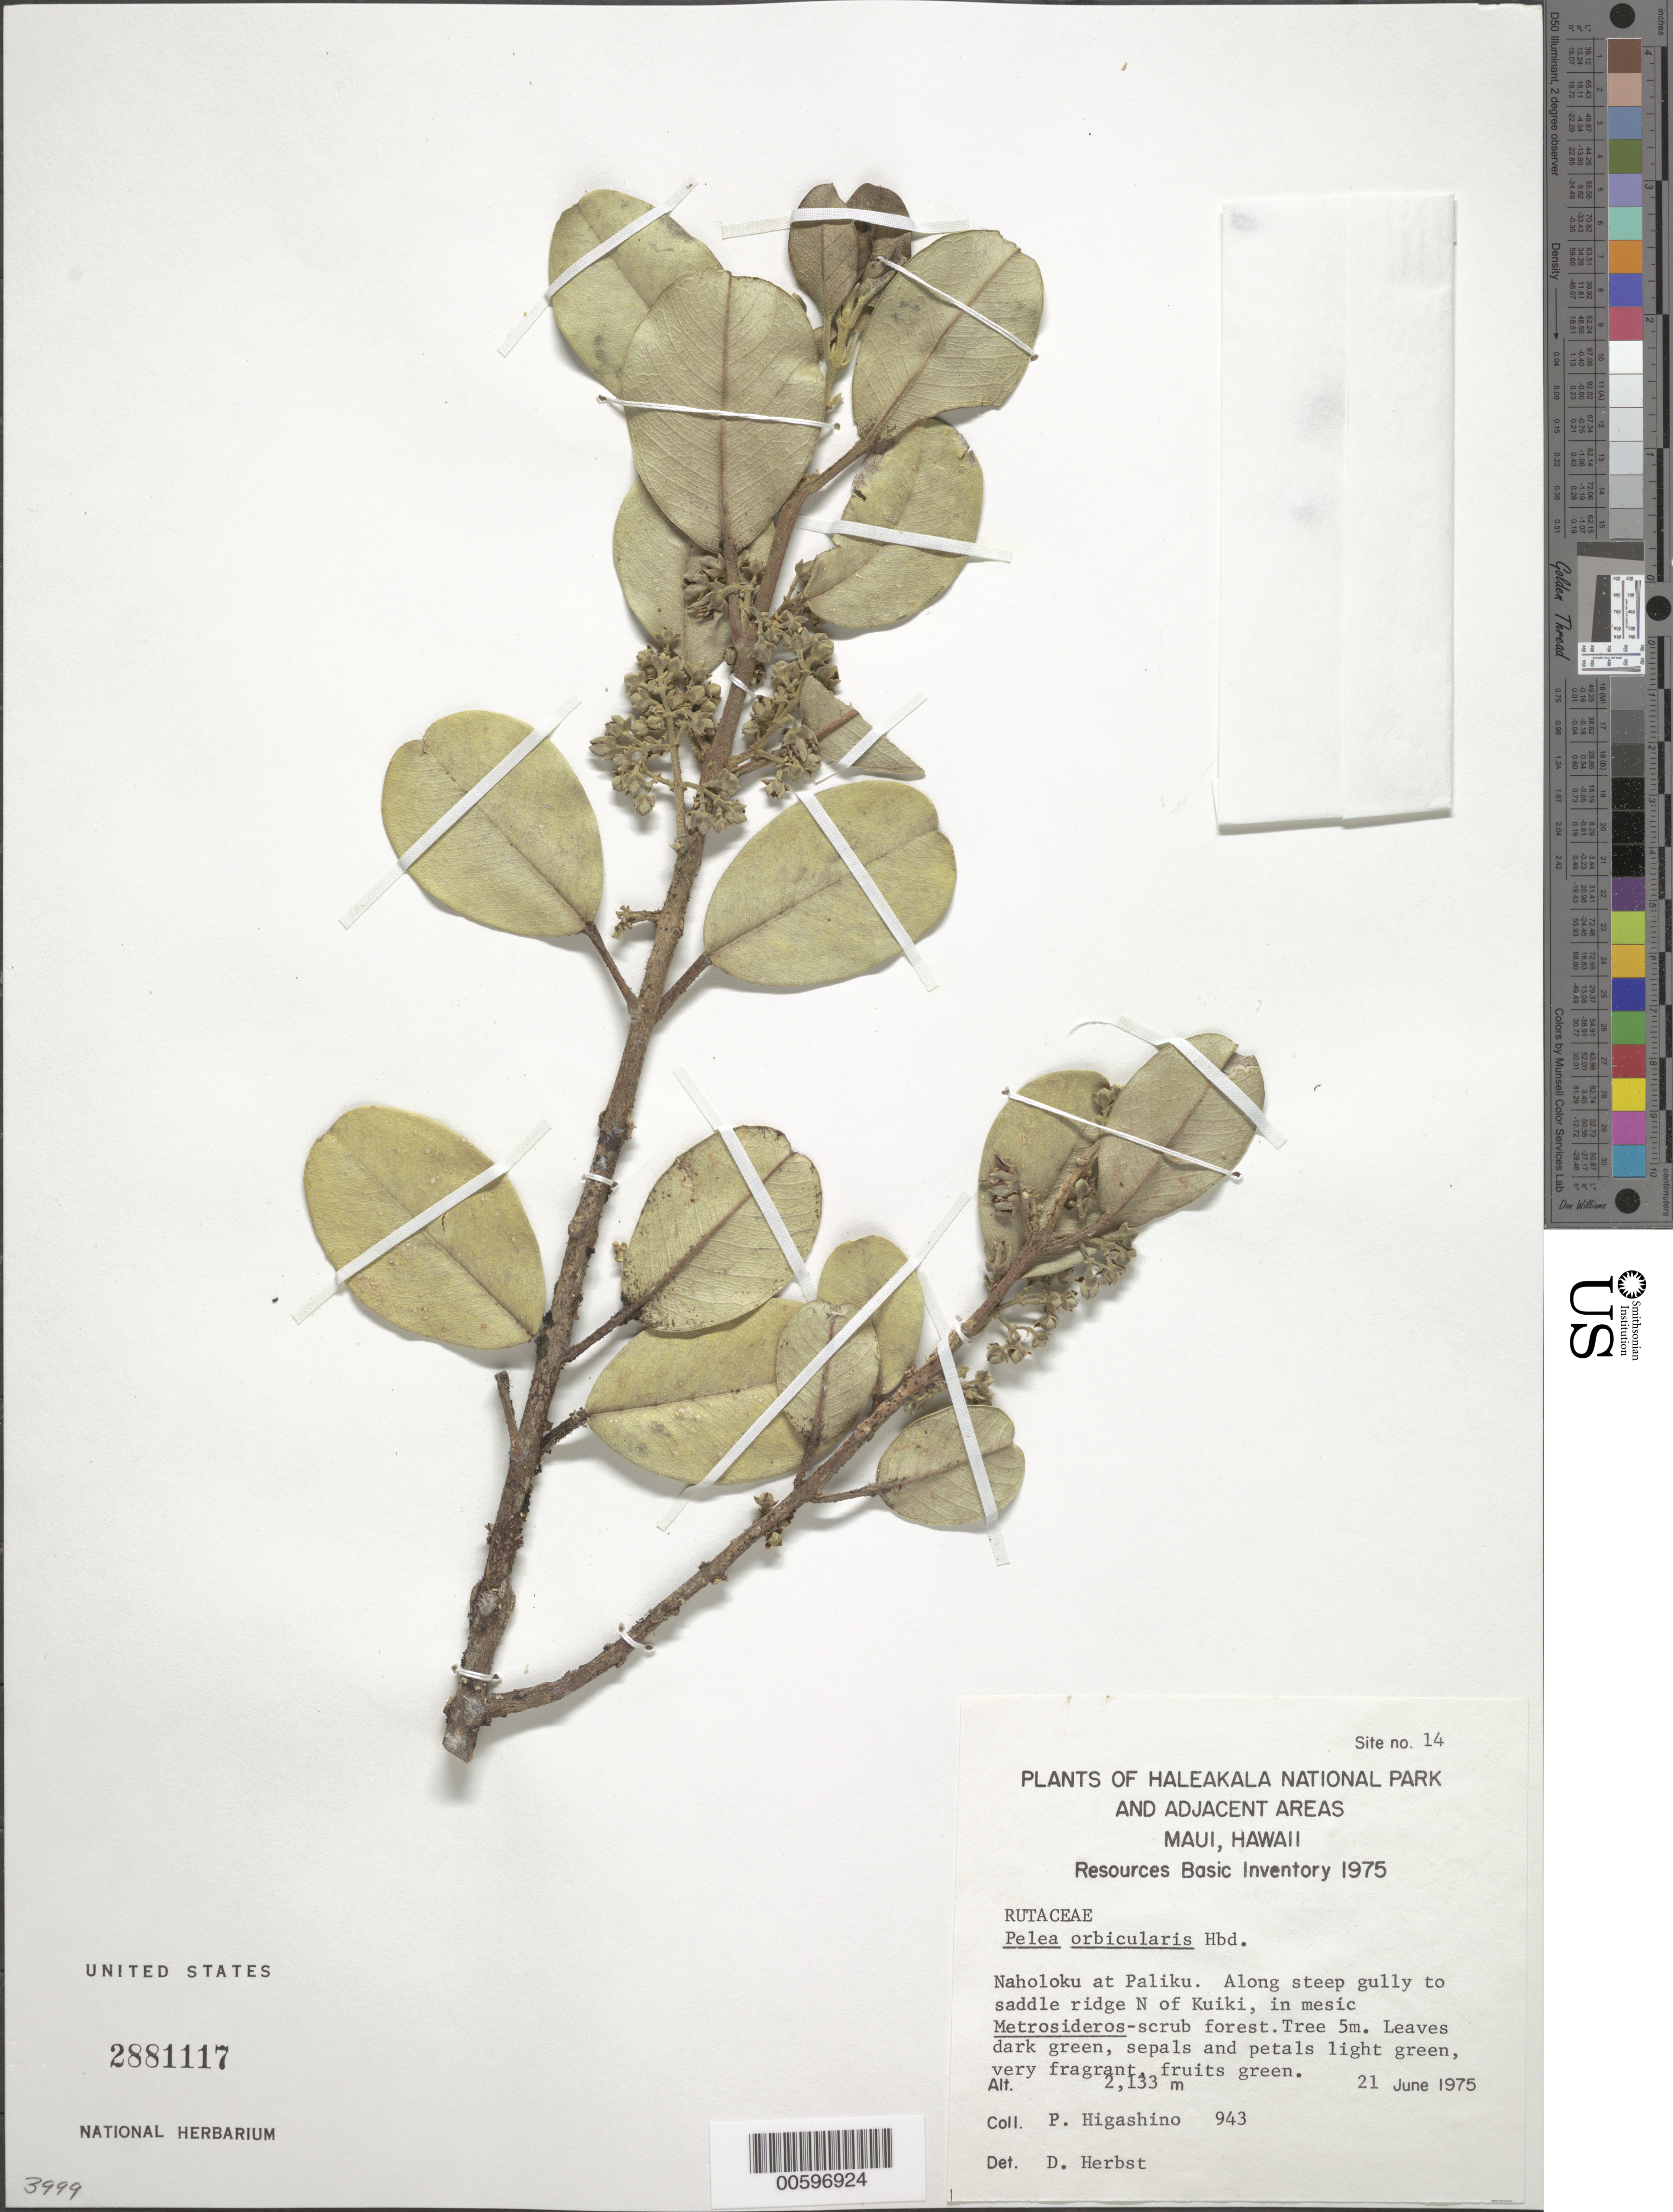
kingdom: Plantae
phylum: Tracheophyta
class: Magnoliopsida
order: Sapindales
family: Rutaceae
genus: Melicope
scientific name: Melicope orbicularis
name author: (Hillebr.) T.G. Hartley & B.C. Stone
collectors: P. Higashino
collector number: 943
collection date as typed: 21 Jun 1975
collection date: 1975-06-21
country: United States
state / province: Hawaii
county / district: Maui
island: Maui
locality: Haleakala Nat Park & Adjacent Areas, Naholoku at Paliku, Along seep gully to saddle ridge N of Kuiki.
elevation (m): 2133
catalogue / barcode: US 2881117